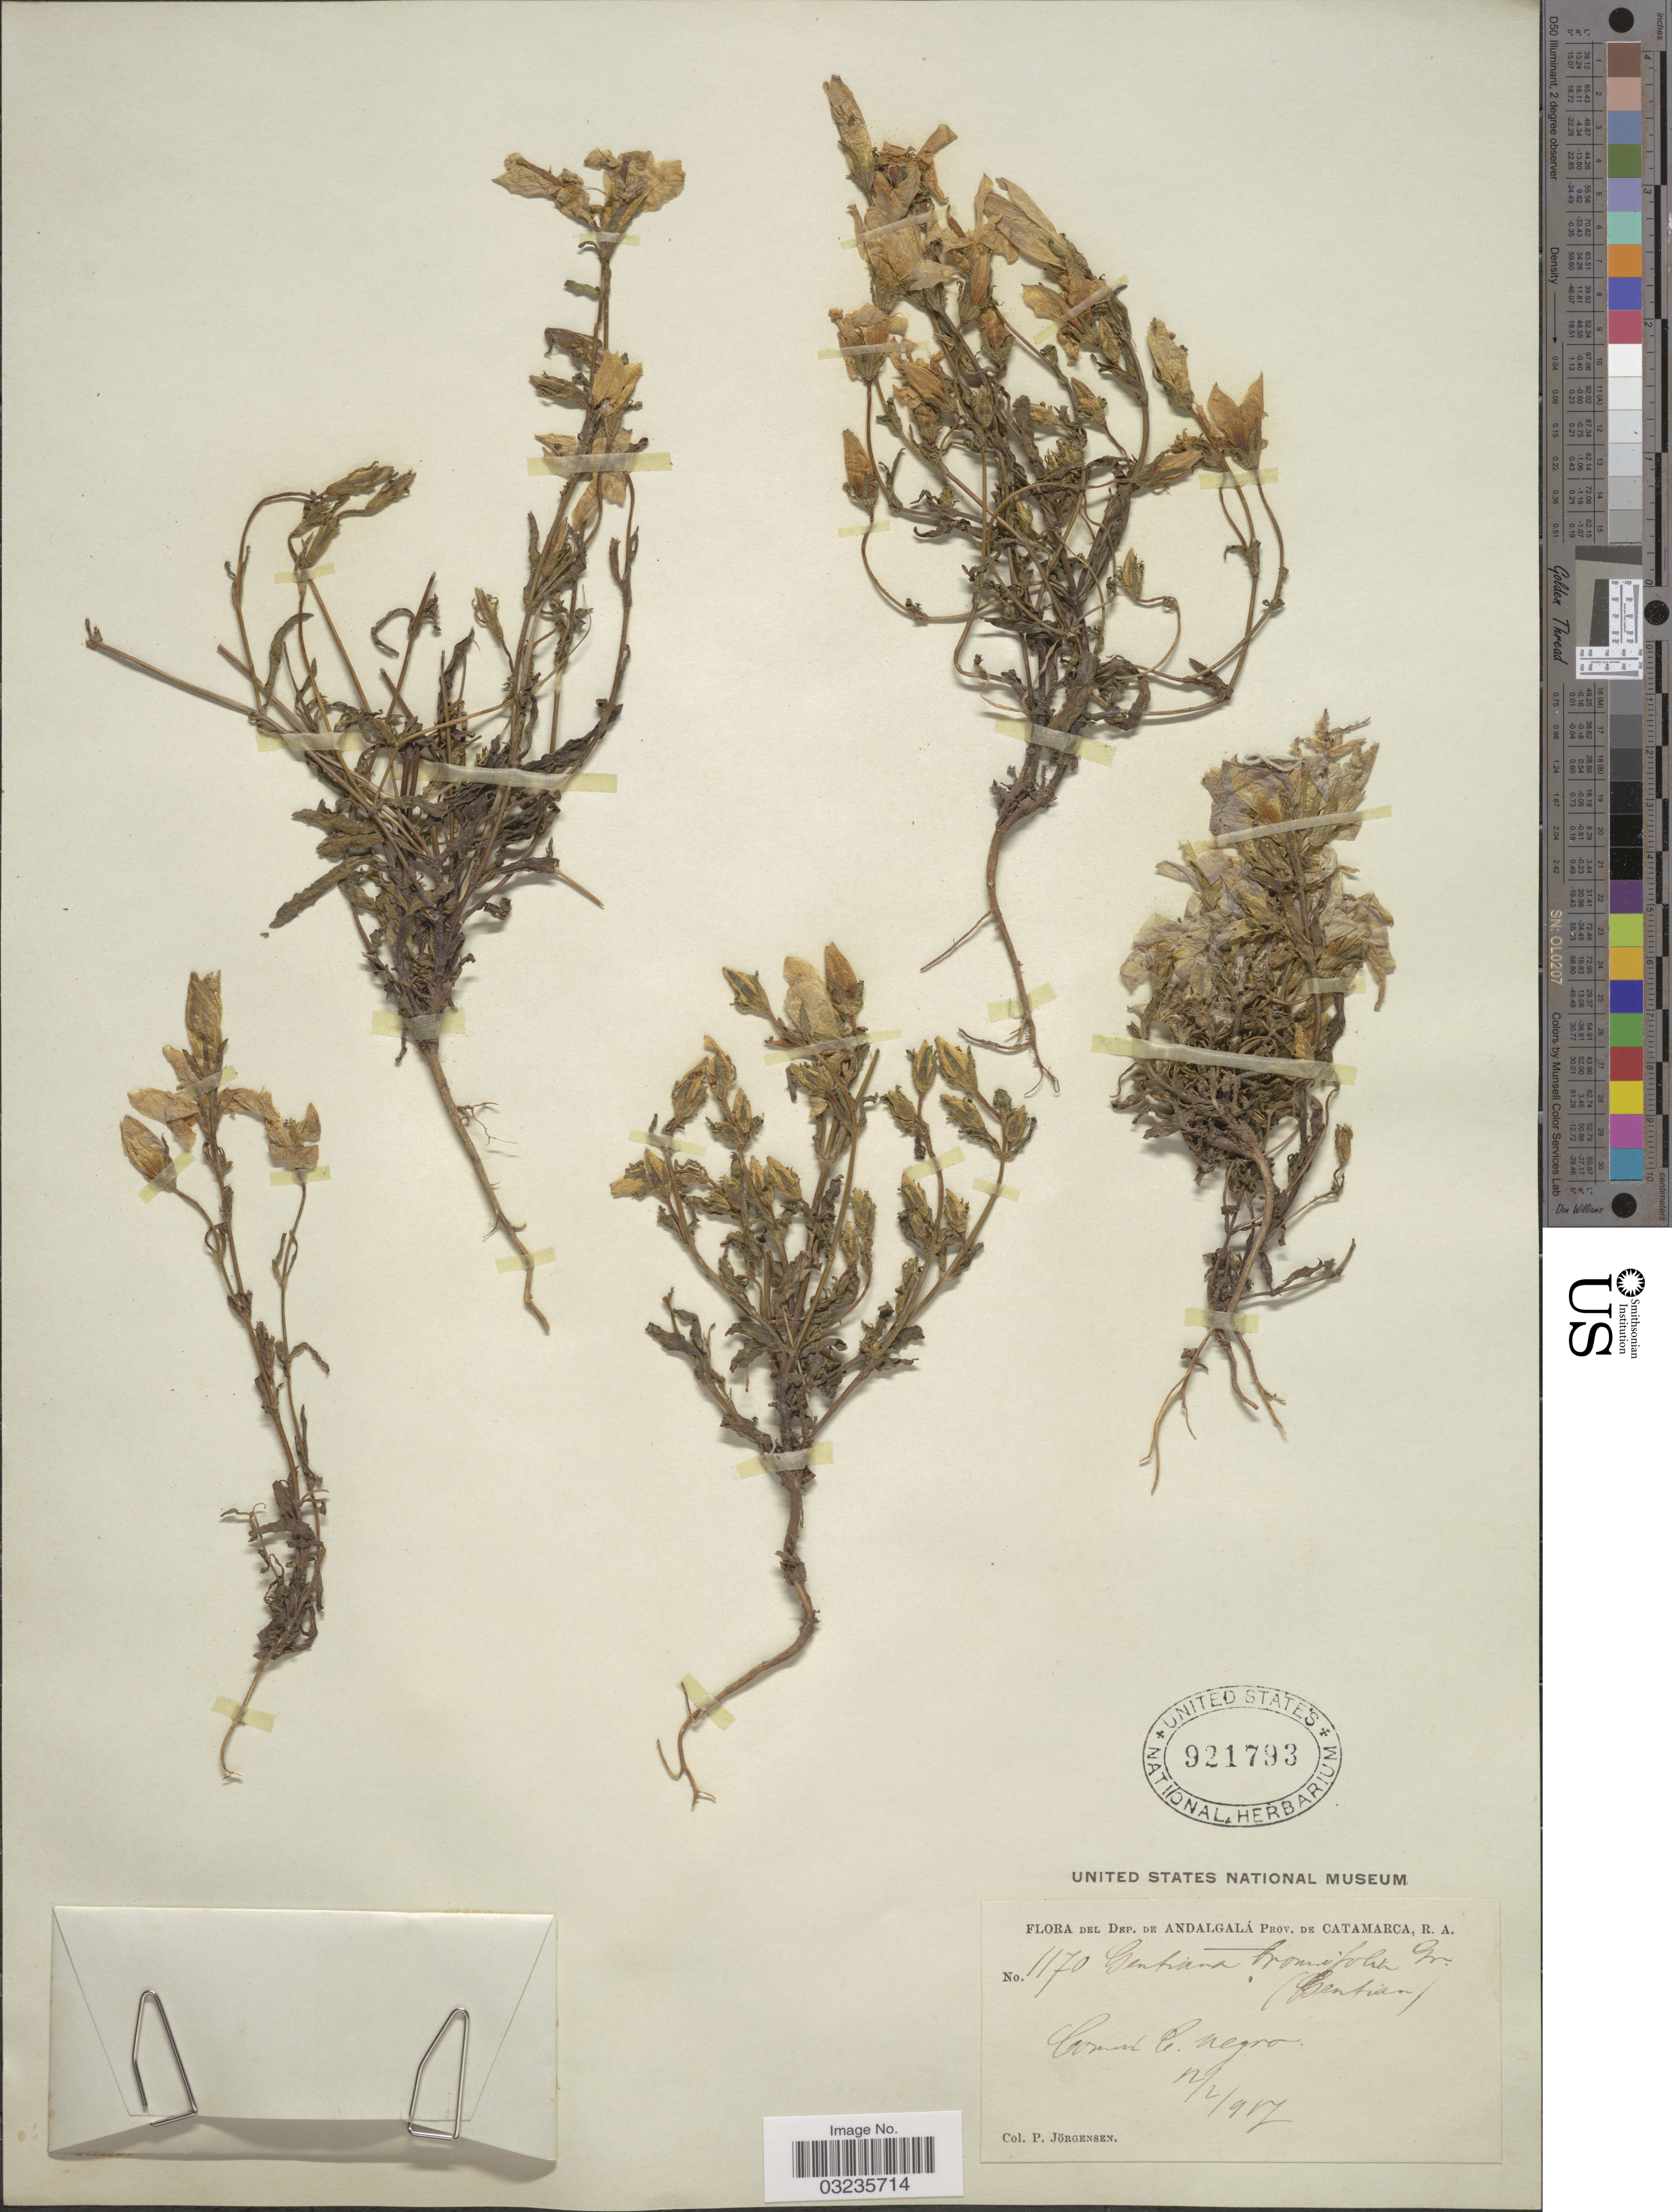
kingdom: Plantae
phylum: Tracheophyta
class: Magnoliopsida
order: Gentianales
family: Gentianaceae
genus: Gentiana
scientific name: Gentiana bromifolia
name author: Griseb.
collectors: P. Jörgensen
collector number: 1170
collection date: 1917-02-12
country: Argentina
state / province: Catamarca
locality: Dep. de Andalgalá. Común C. negro.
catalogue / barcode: US 921793